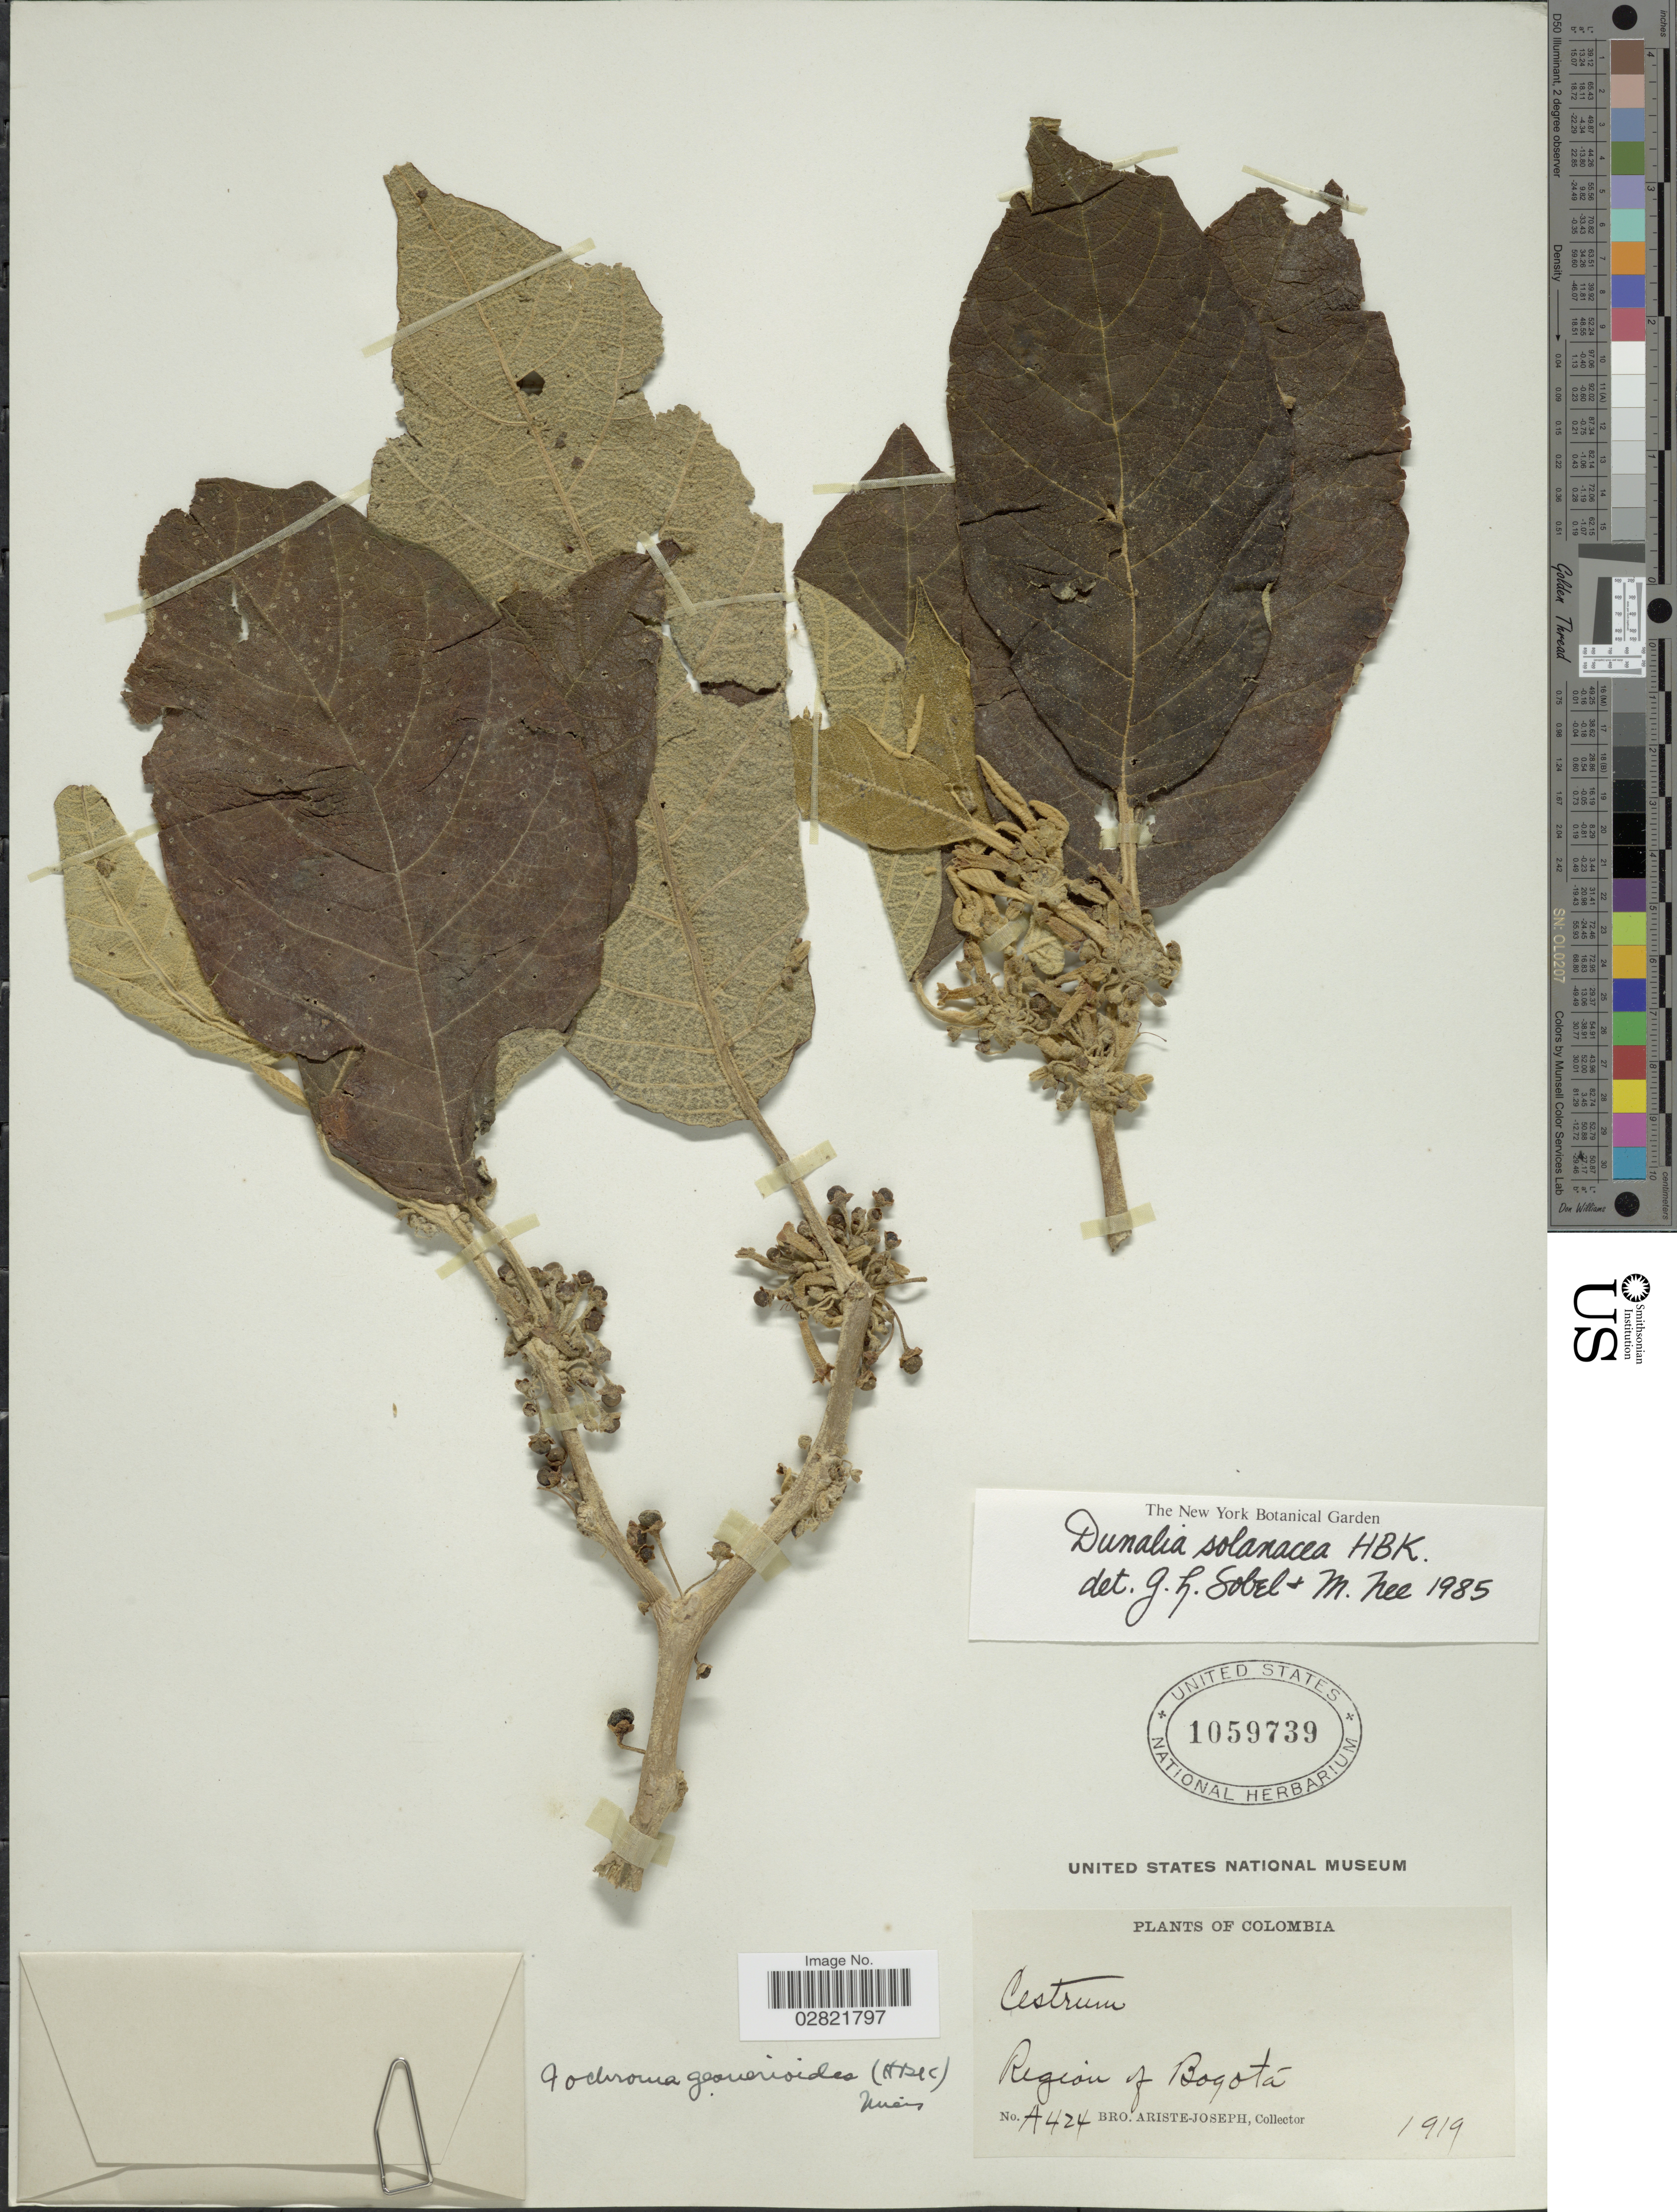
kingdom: Plantae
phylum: Tracheophyta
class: Magnoliopsida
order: Solanales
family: Solanaceae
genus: Dunalia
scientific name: Dunalia solanacea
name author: Kunth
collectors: Bro. Ariste-Joseph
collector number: A424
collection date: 1919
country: Colombia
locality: Region of Bogotá.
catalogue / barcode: US 1059739